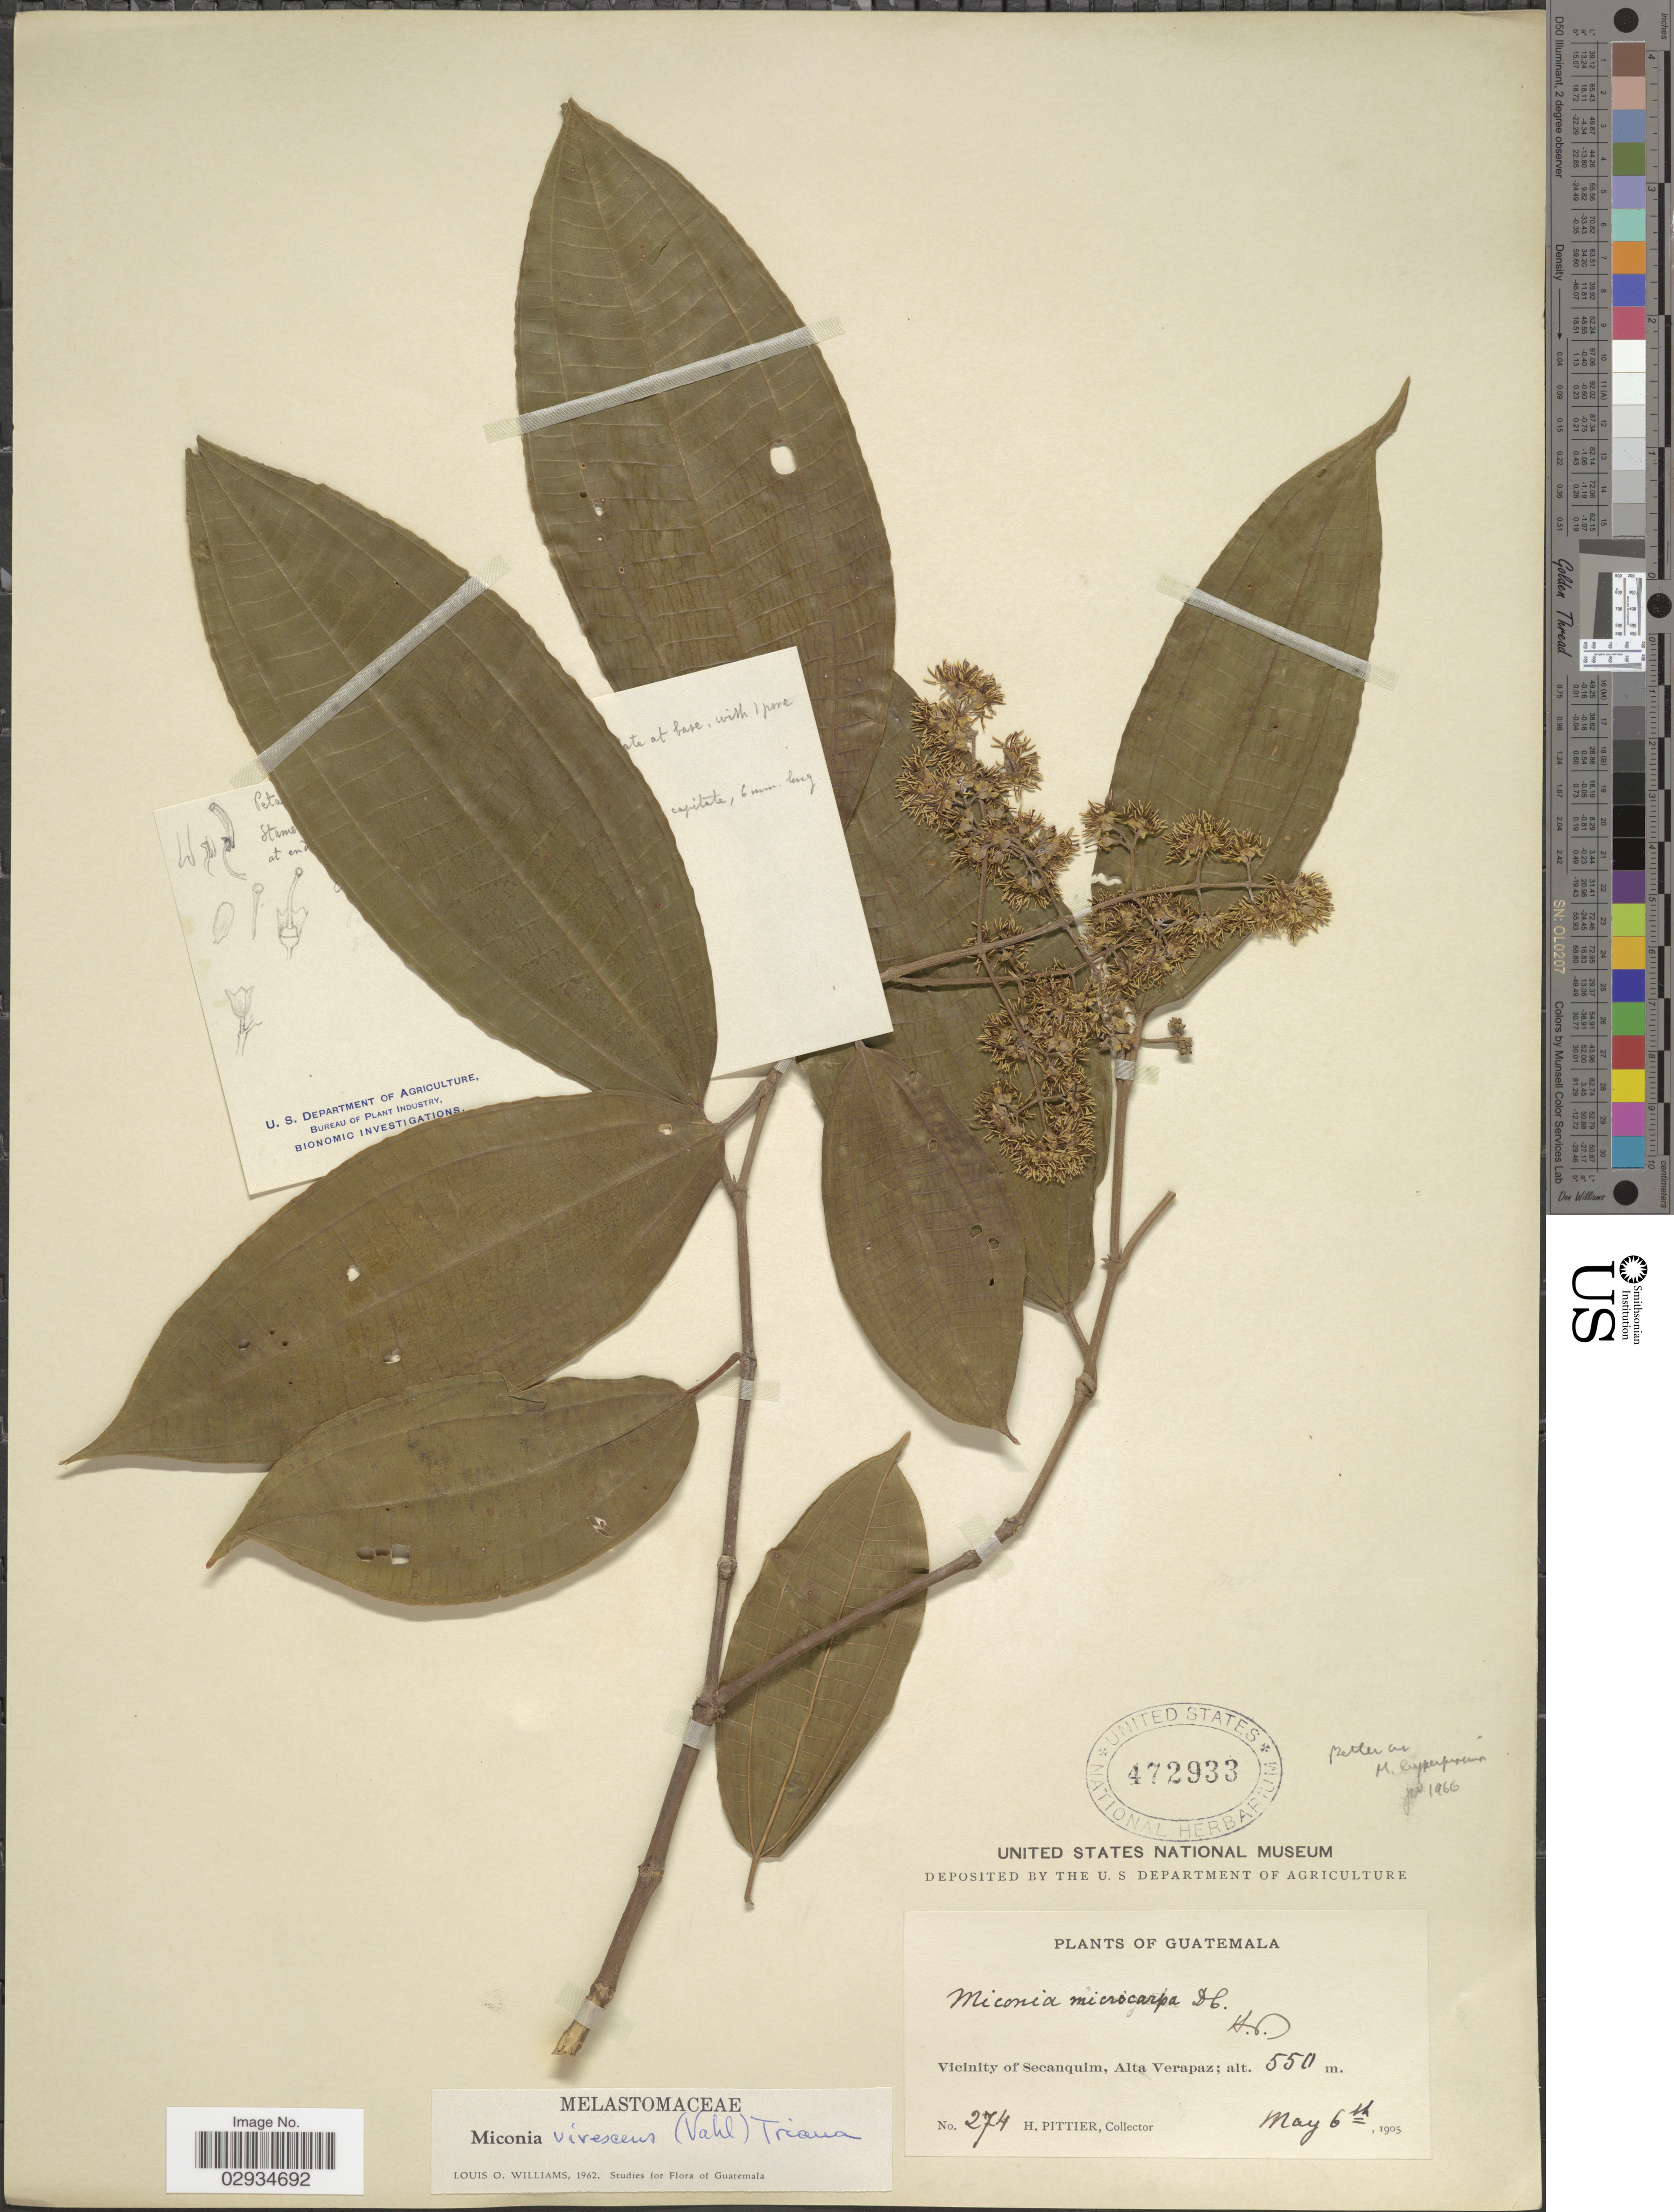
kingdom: Plantae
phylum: Tracheophyta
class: Magnoliopsida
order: Myrtales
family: Melastomataceae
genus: Miconia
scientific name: Miconia virescens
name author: (Vahl) Triana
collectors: H. F. Pittier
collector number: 274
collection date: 1905-05-06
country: Guatemala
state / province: Alta Verapaz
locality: Vicinity of Secanquim.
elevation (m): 550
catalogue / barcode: US 472933